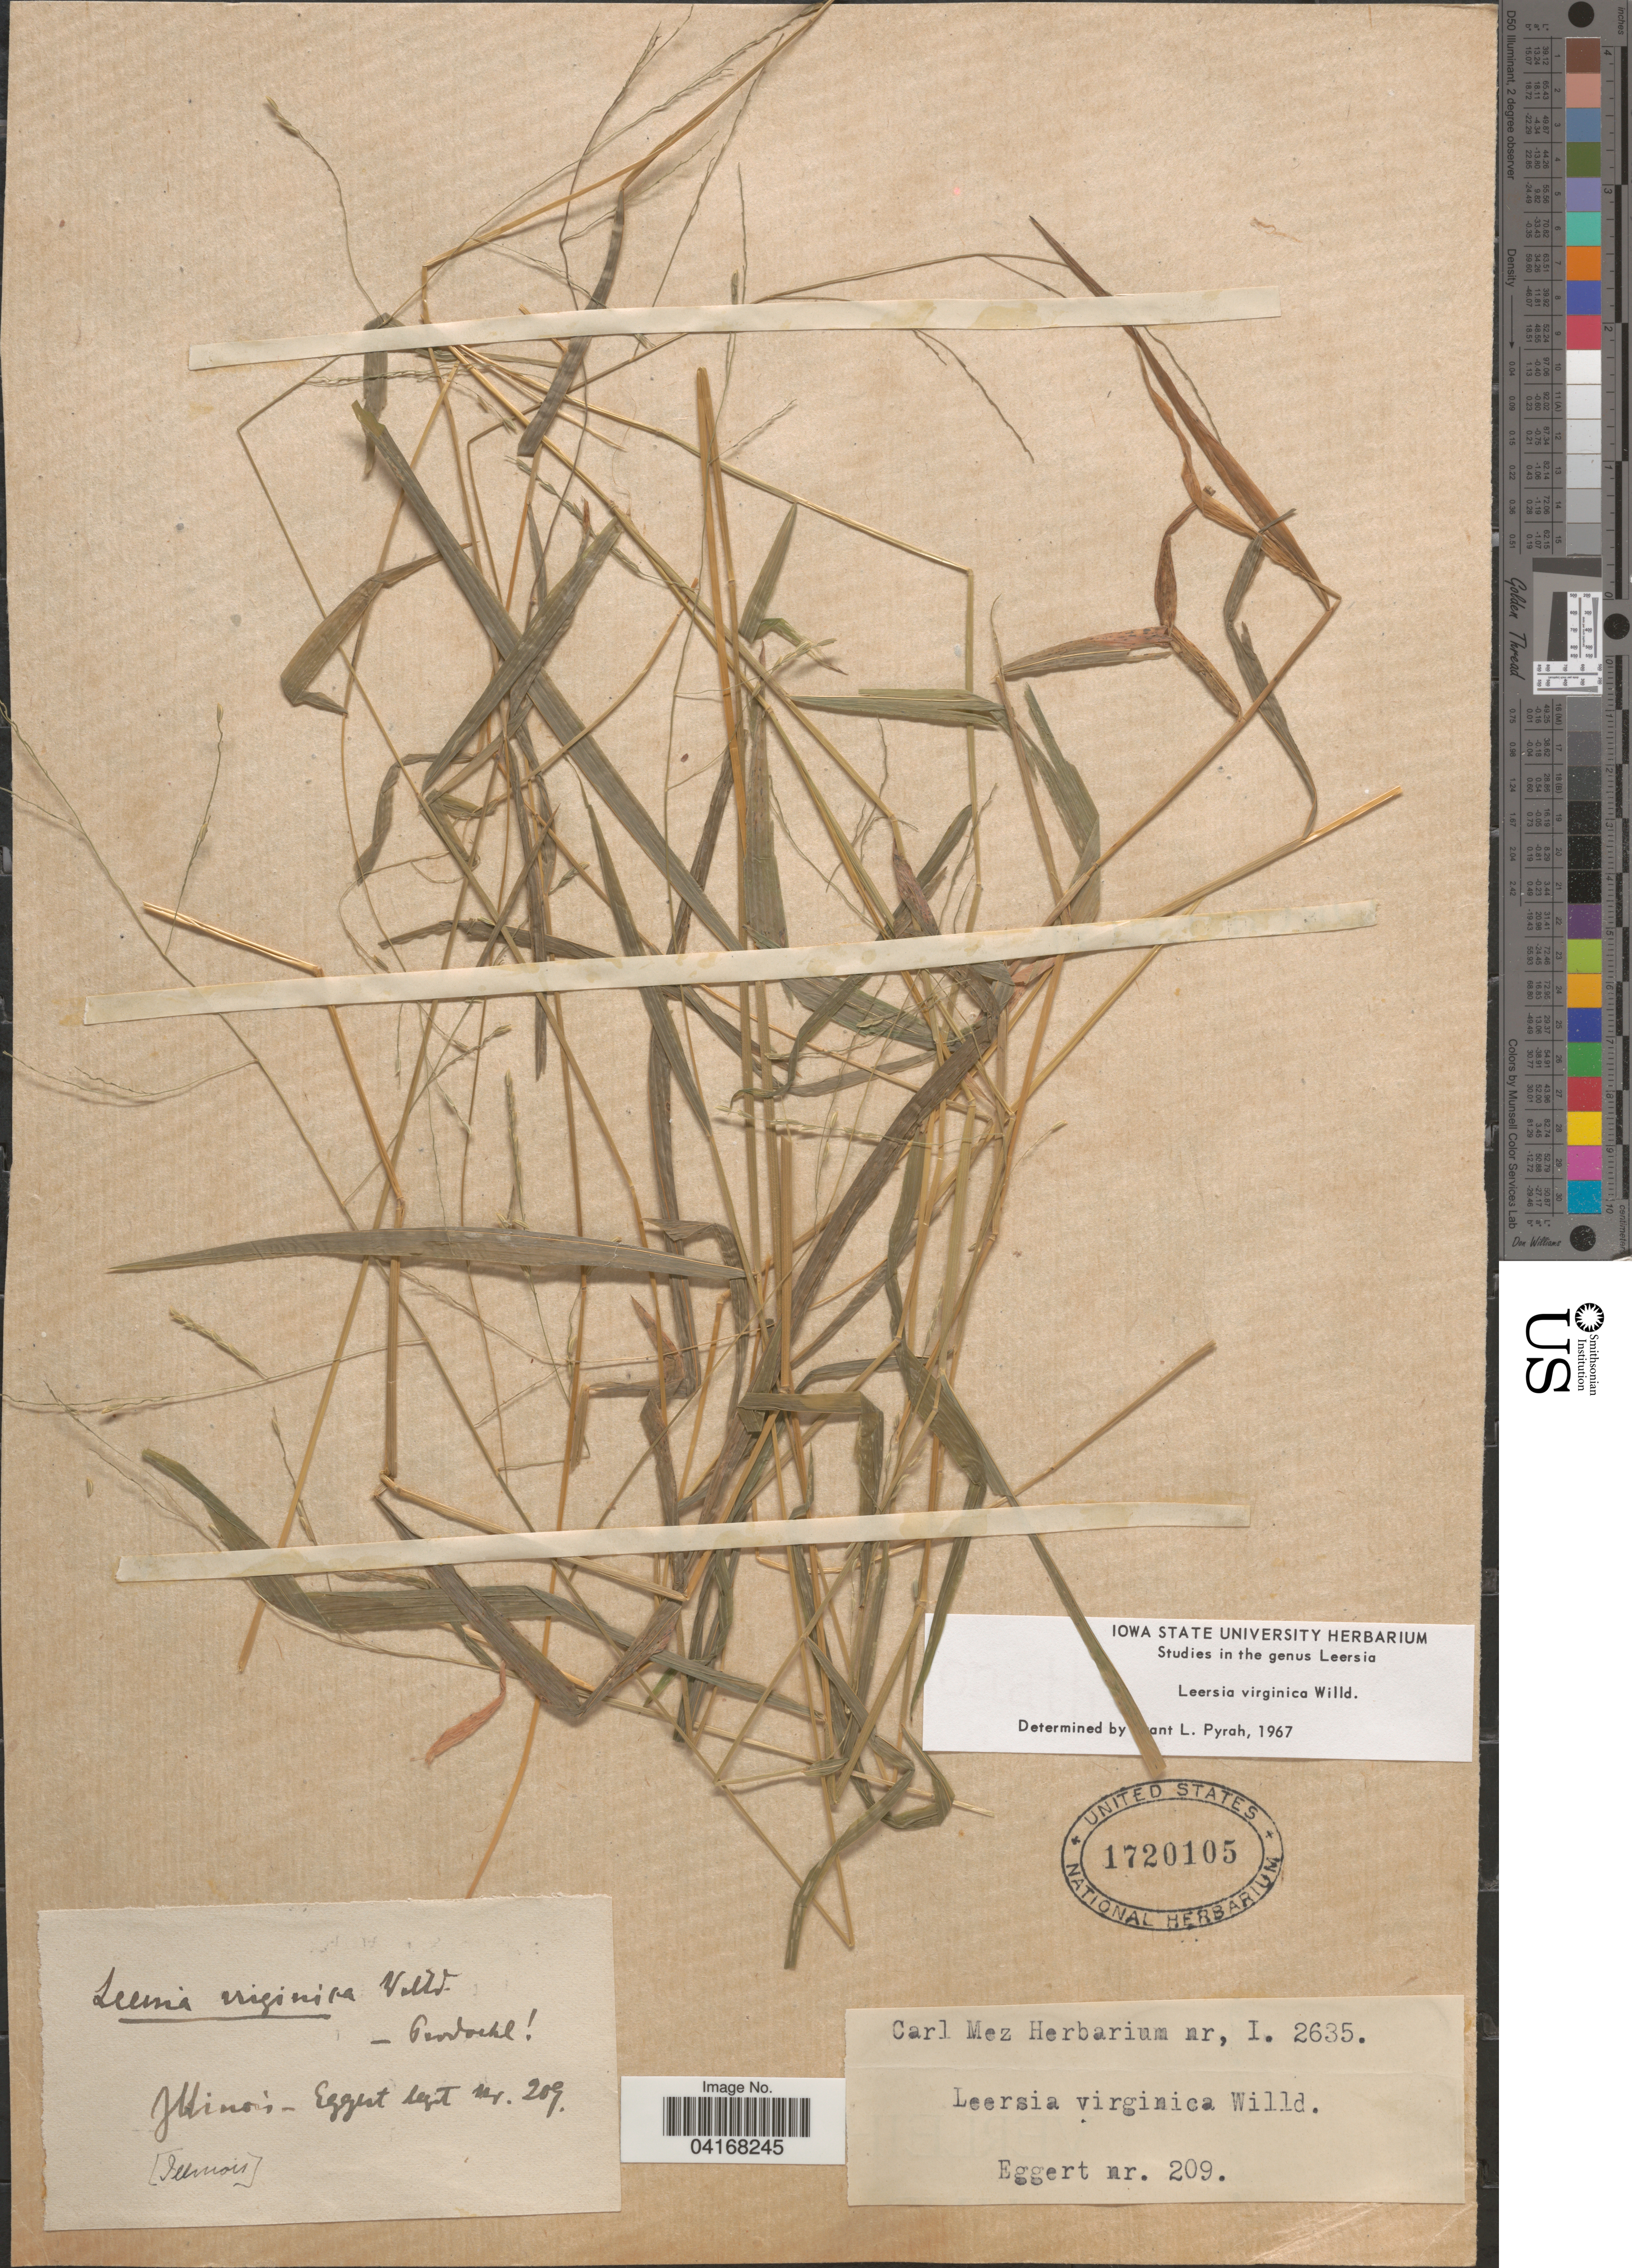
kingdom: Plantae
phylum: Tracheophyta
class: Liliopsida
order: Poales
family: Poaceae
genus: Leersia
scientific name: Leersia virginica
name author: Willd.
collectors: Eggert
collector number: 209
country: United States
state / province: Illinois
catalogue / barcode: US 1720105